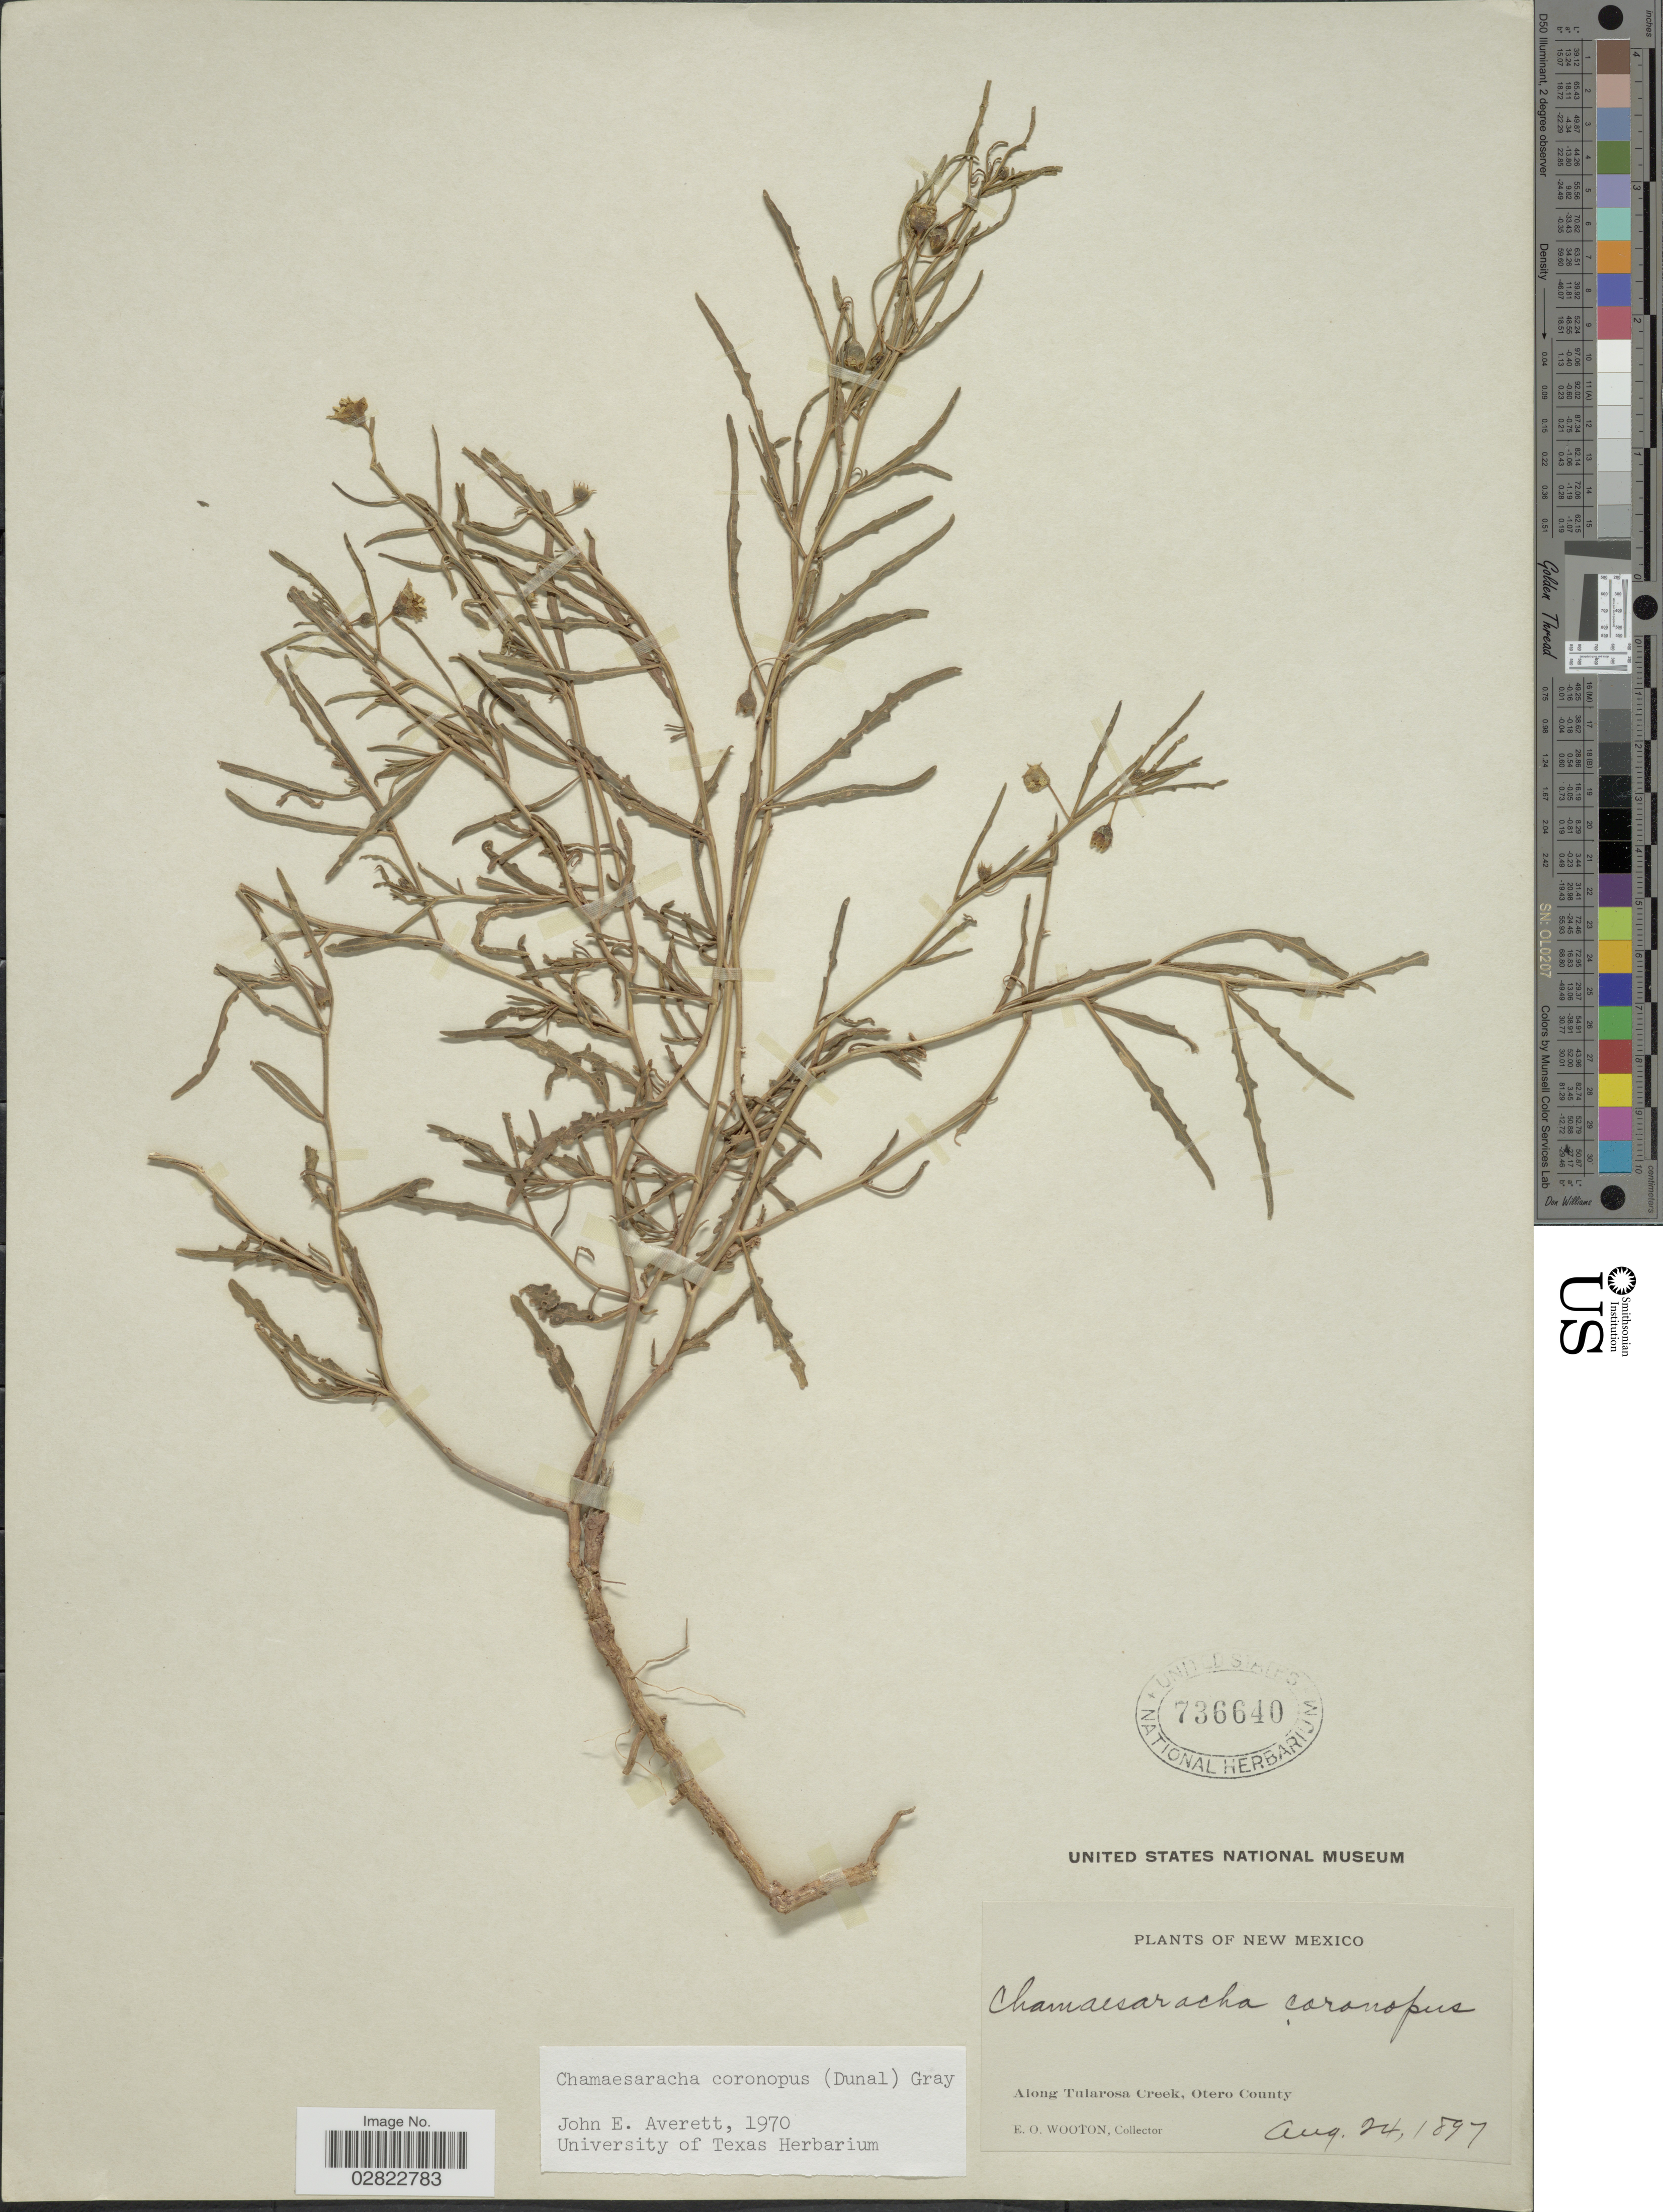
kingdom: Plantae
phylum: Tracheophyta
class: Magnoliopsida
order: Solanales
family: Solanaceae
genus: Chamaesaracha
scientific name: Chamaesaracha coronopus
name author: (Dunal) A. Gray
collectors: E. O. Wooton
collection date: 1897-08-24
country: United States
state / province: New Mexico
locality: Along Tularosa Creek, Otero County.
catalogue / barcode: US 736640